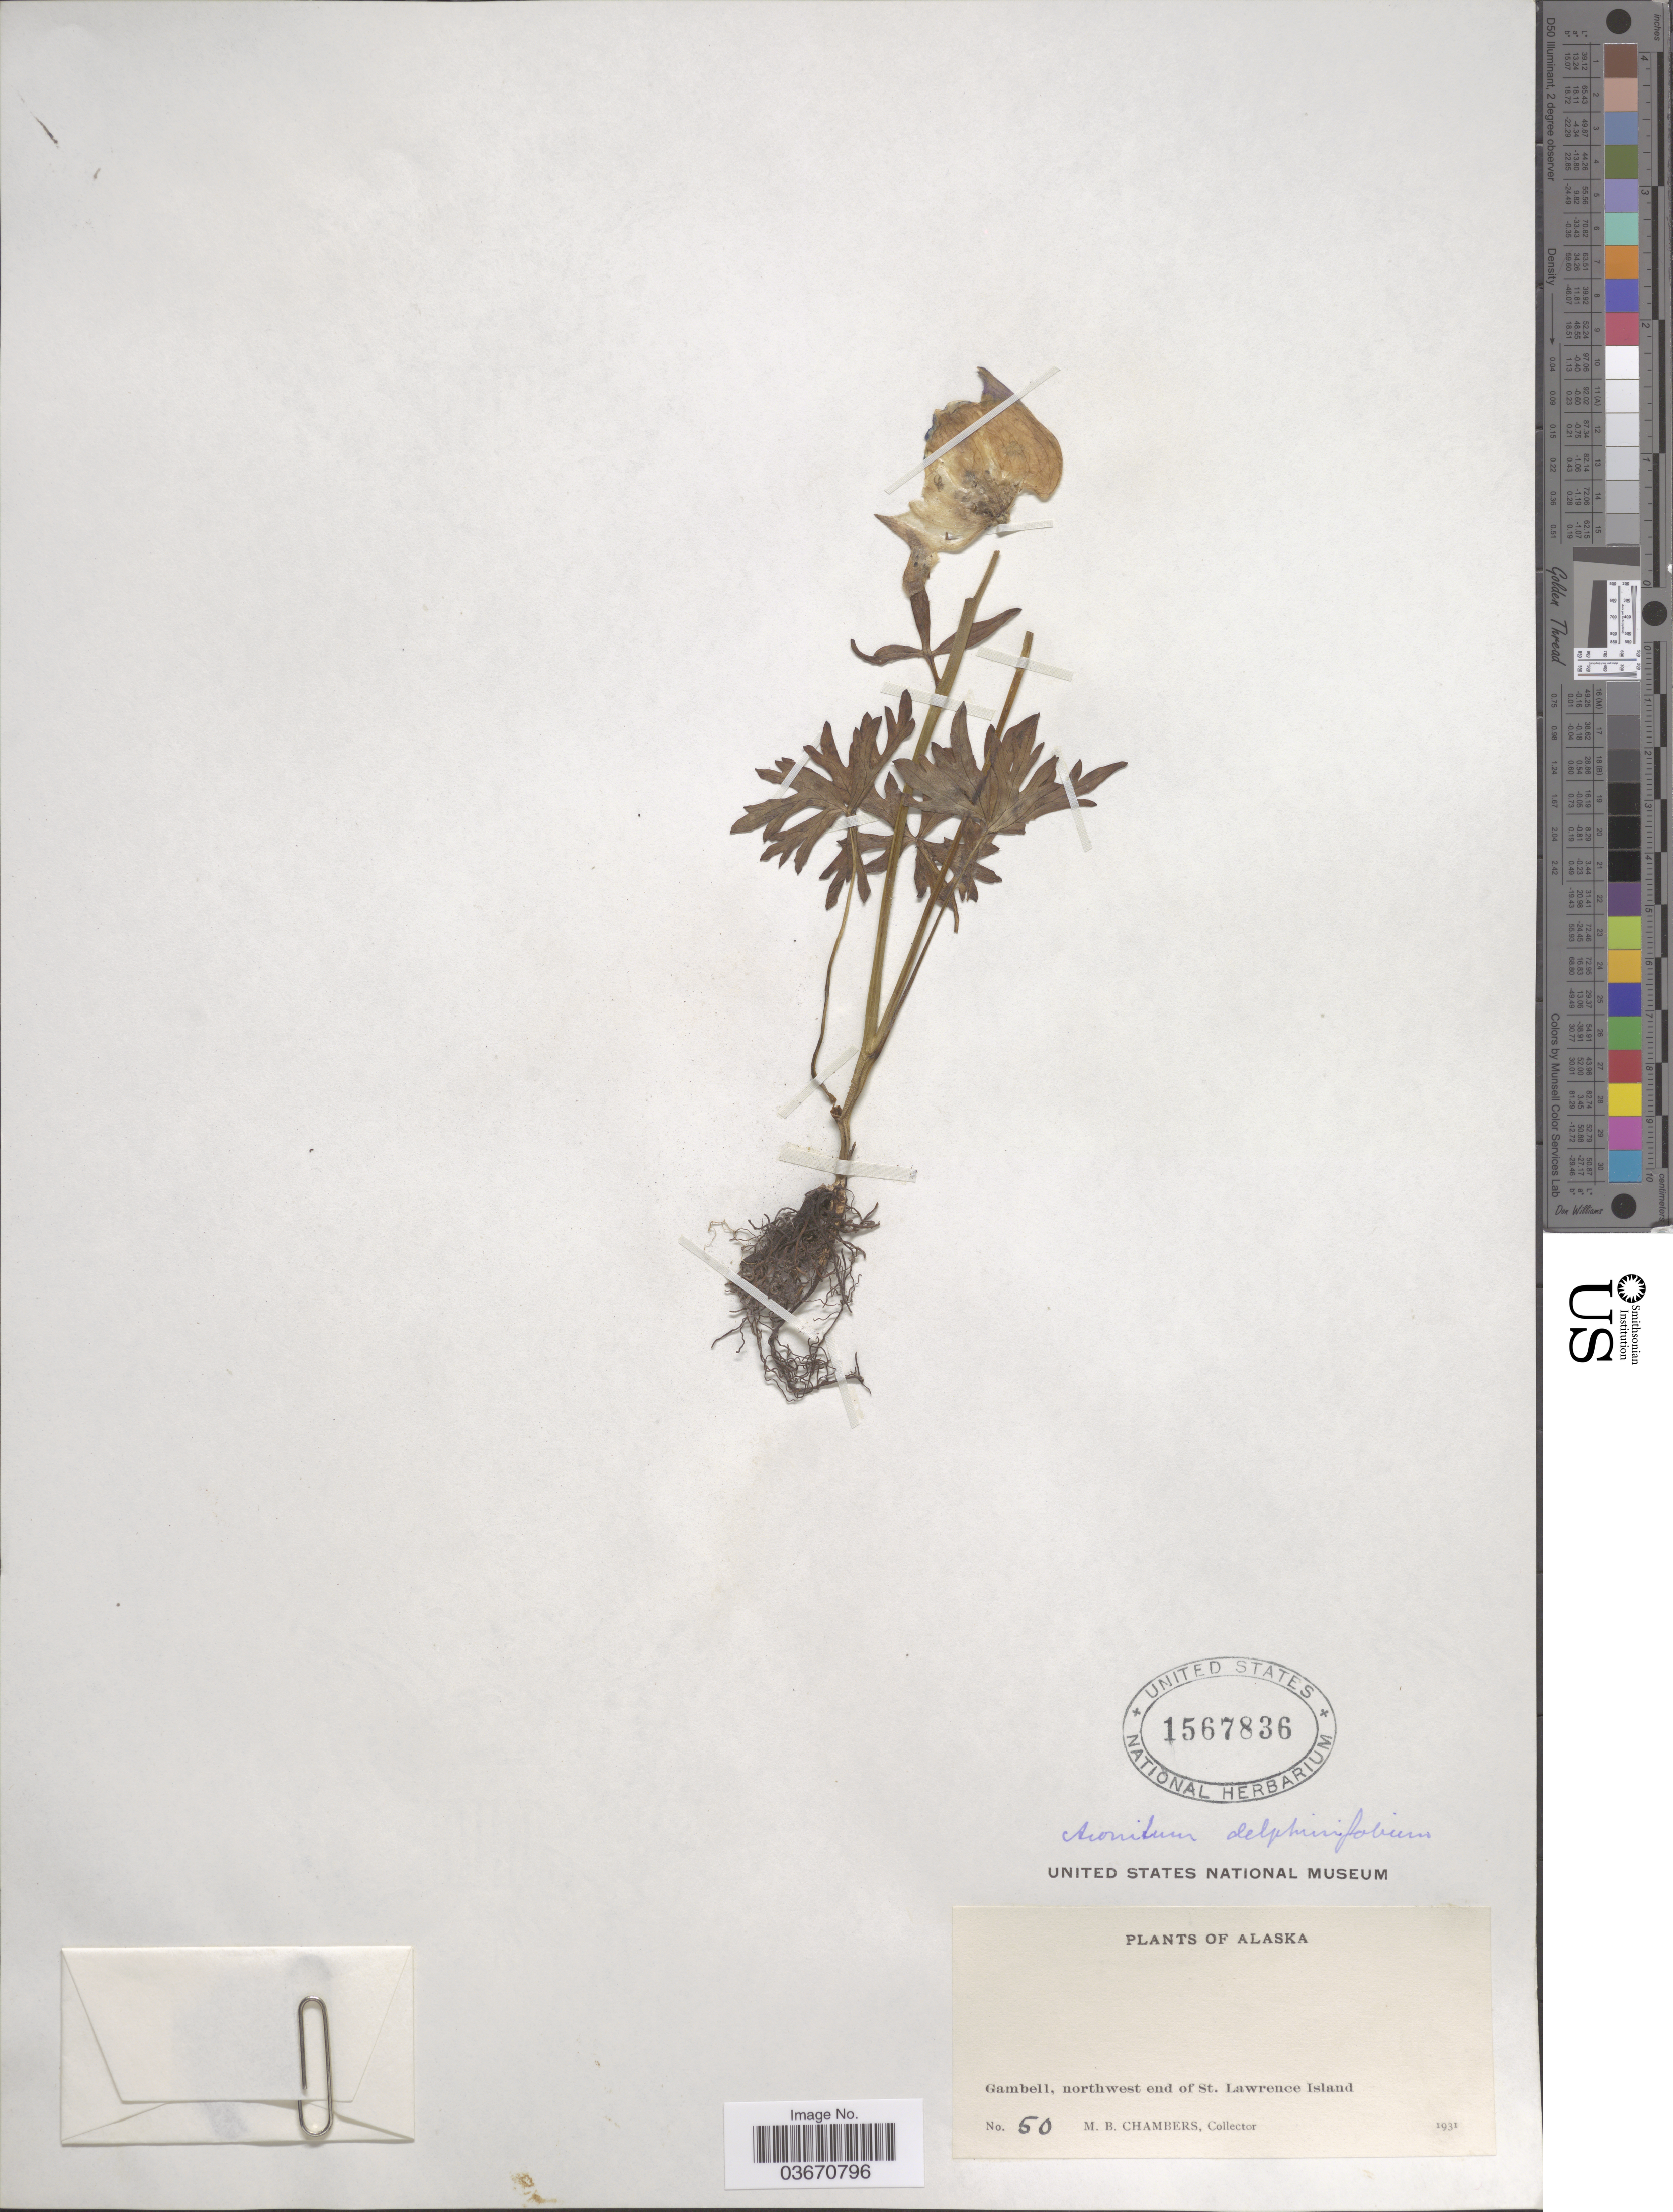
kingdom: Plantae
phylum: Tracheophyta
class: Magnoliopsida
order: Ranunculales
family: Ranunculaceae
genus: Aconitum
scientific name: Aconitum delphinifolium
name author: DC.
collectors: M. Chambers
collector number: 50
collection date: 1931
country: United States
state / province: Alaska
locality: Gambell, northwest end of St. Lawrence Island.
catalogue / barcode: US 1567836